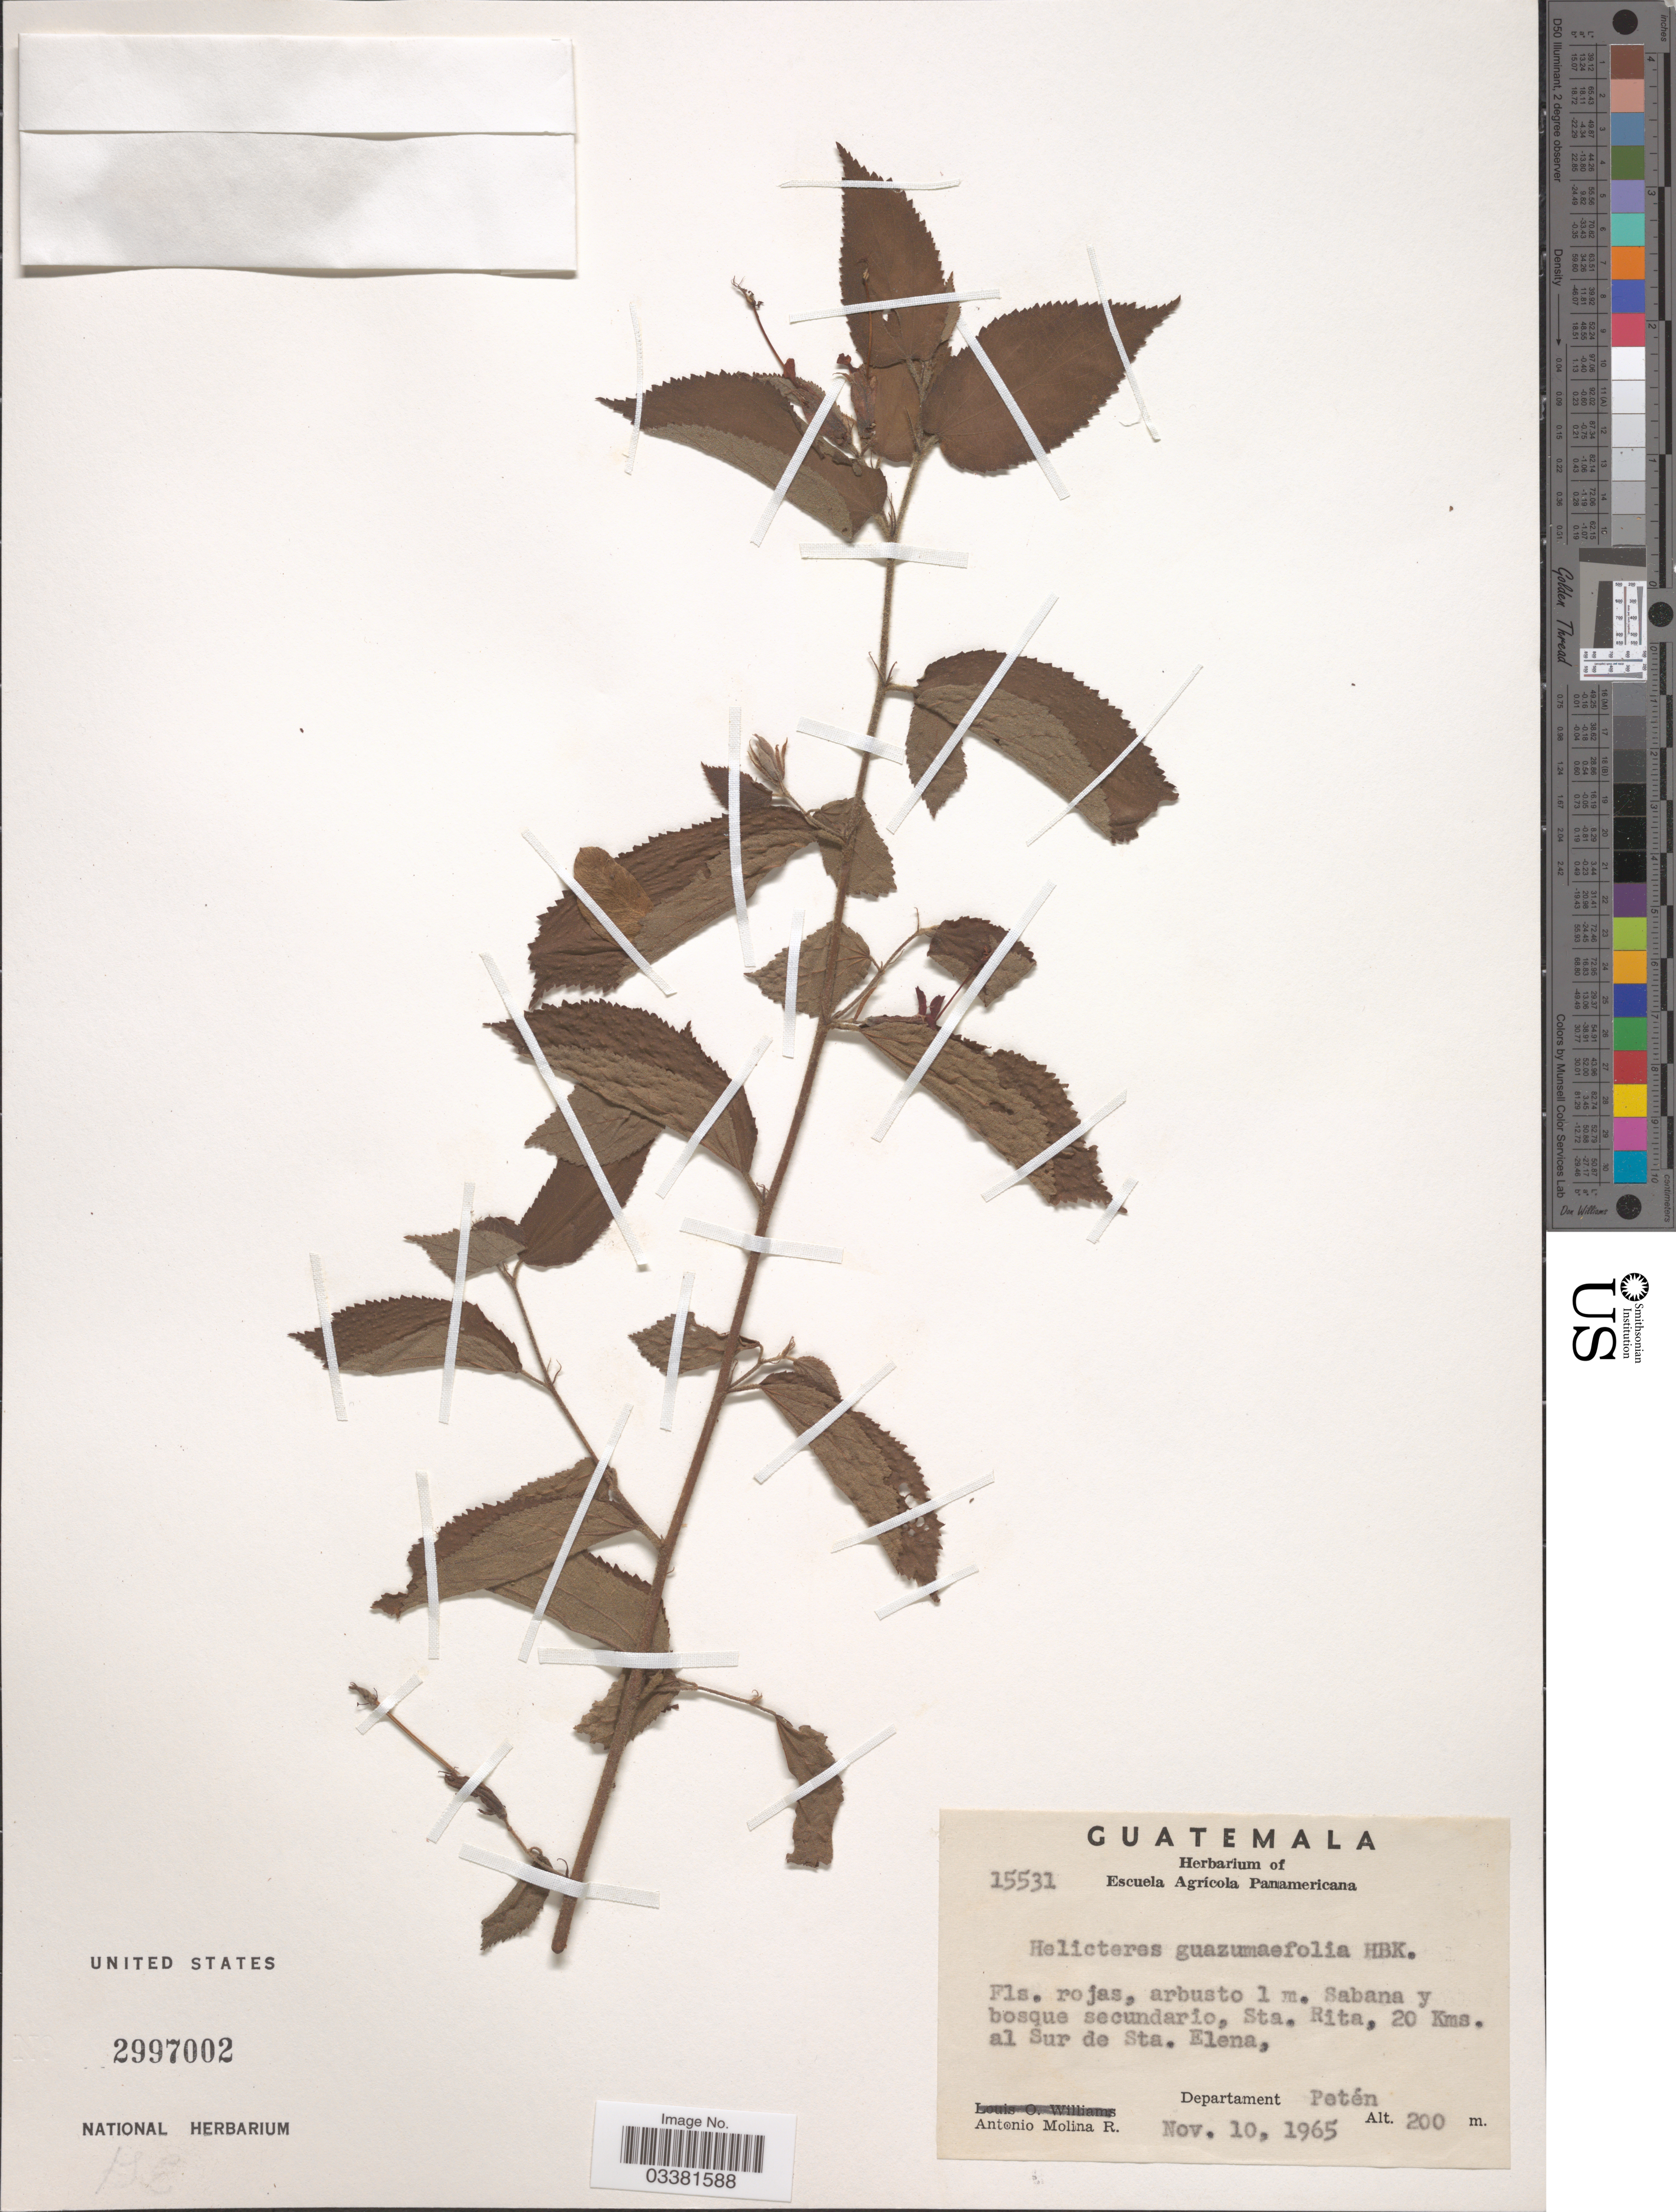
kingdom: Plantae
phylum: Tracheophyta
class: Magnoliopsida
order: Malvales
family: Malvaceae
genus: Helicteres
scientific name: Helicteres guazumifolia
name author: Kunth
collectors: A. Molina R.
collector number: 15531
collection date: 1965-11-10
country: Guatemala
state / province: El Petén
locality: Sta. Rita, 20 Kms. al Sur de Sta. Elena, Departament Petén.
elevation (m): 200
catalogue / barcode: US 2997002